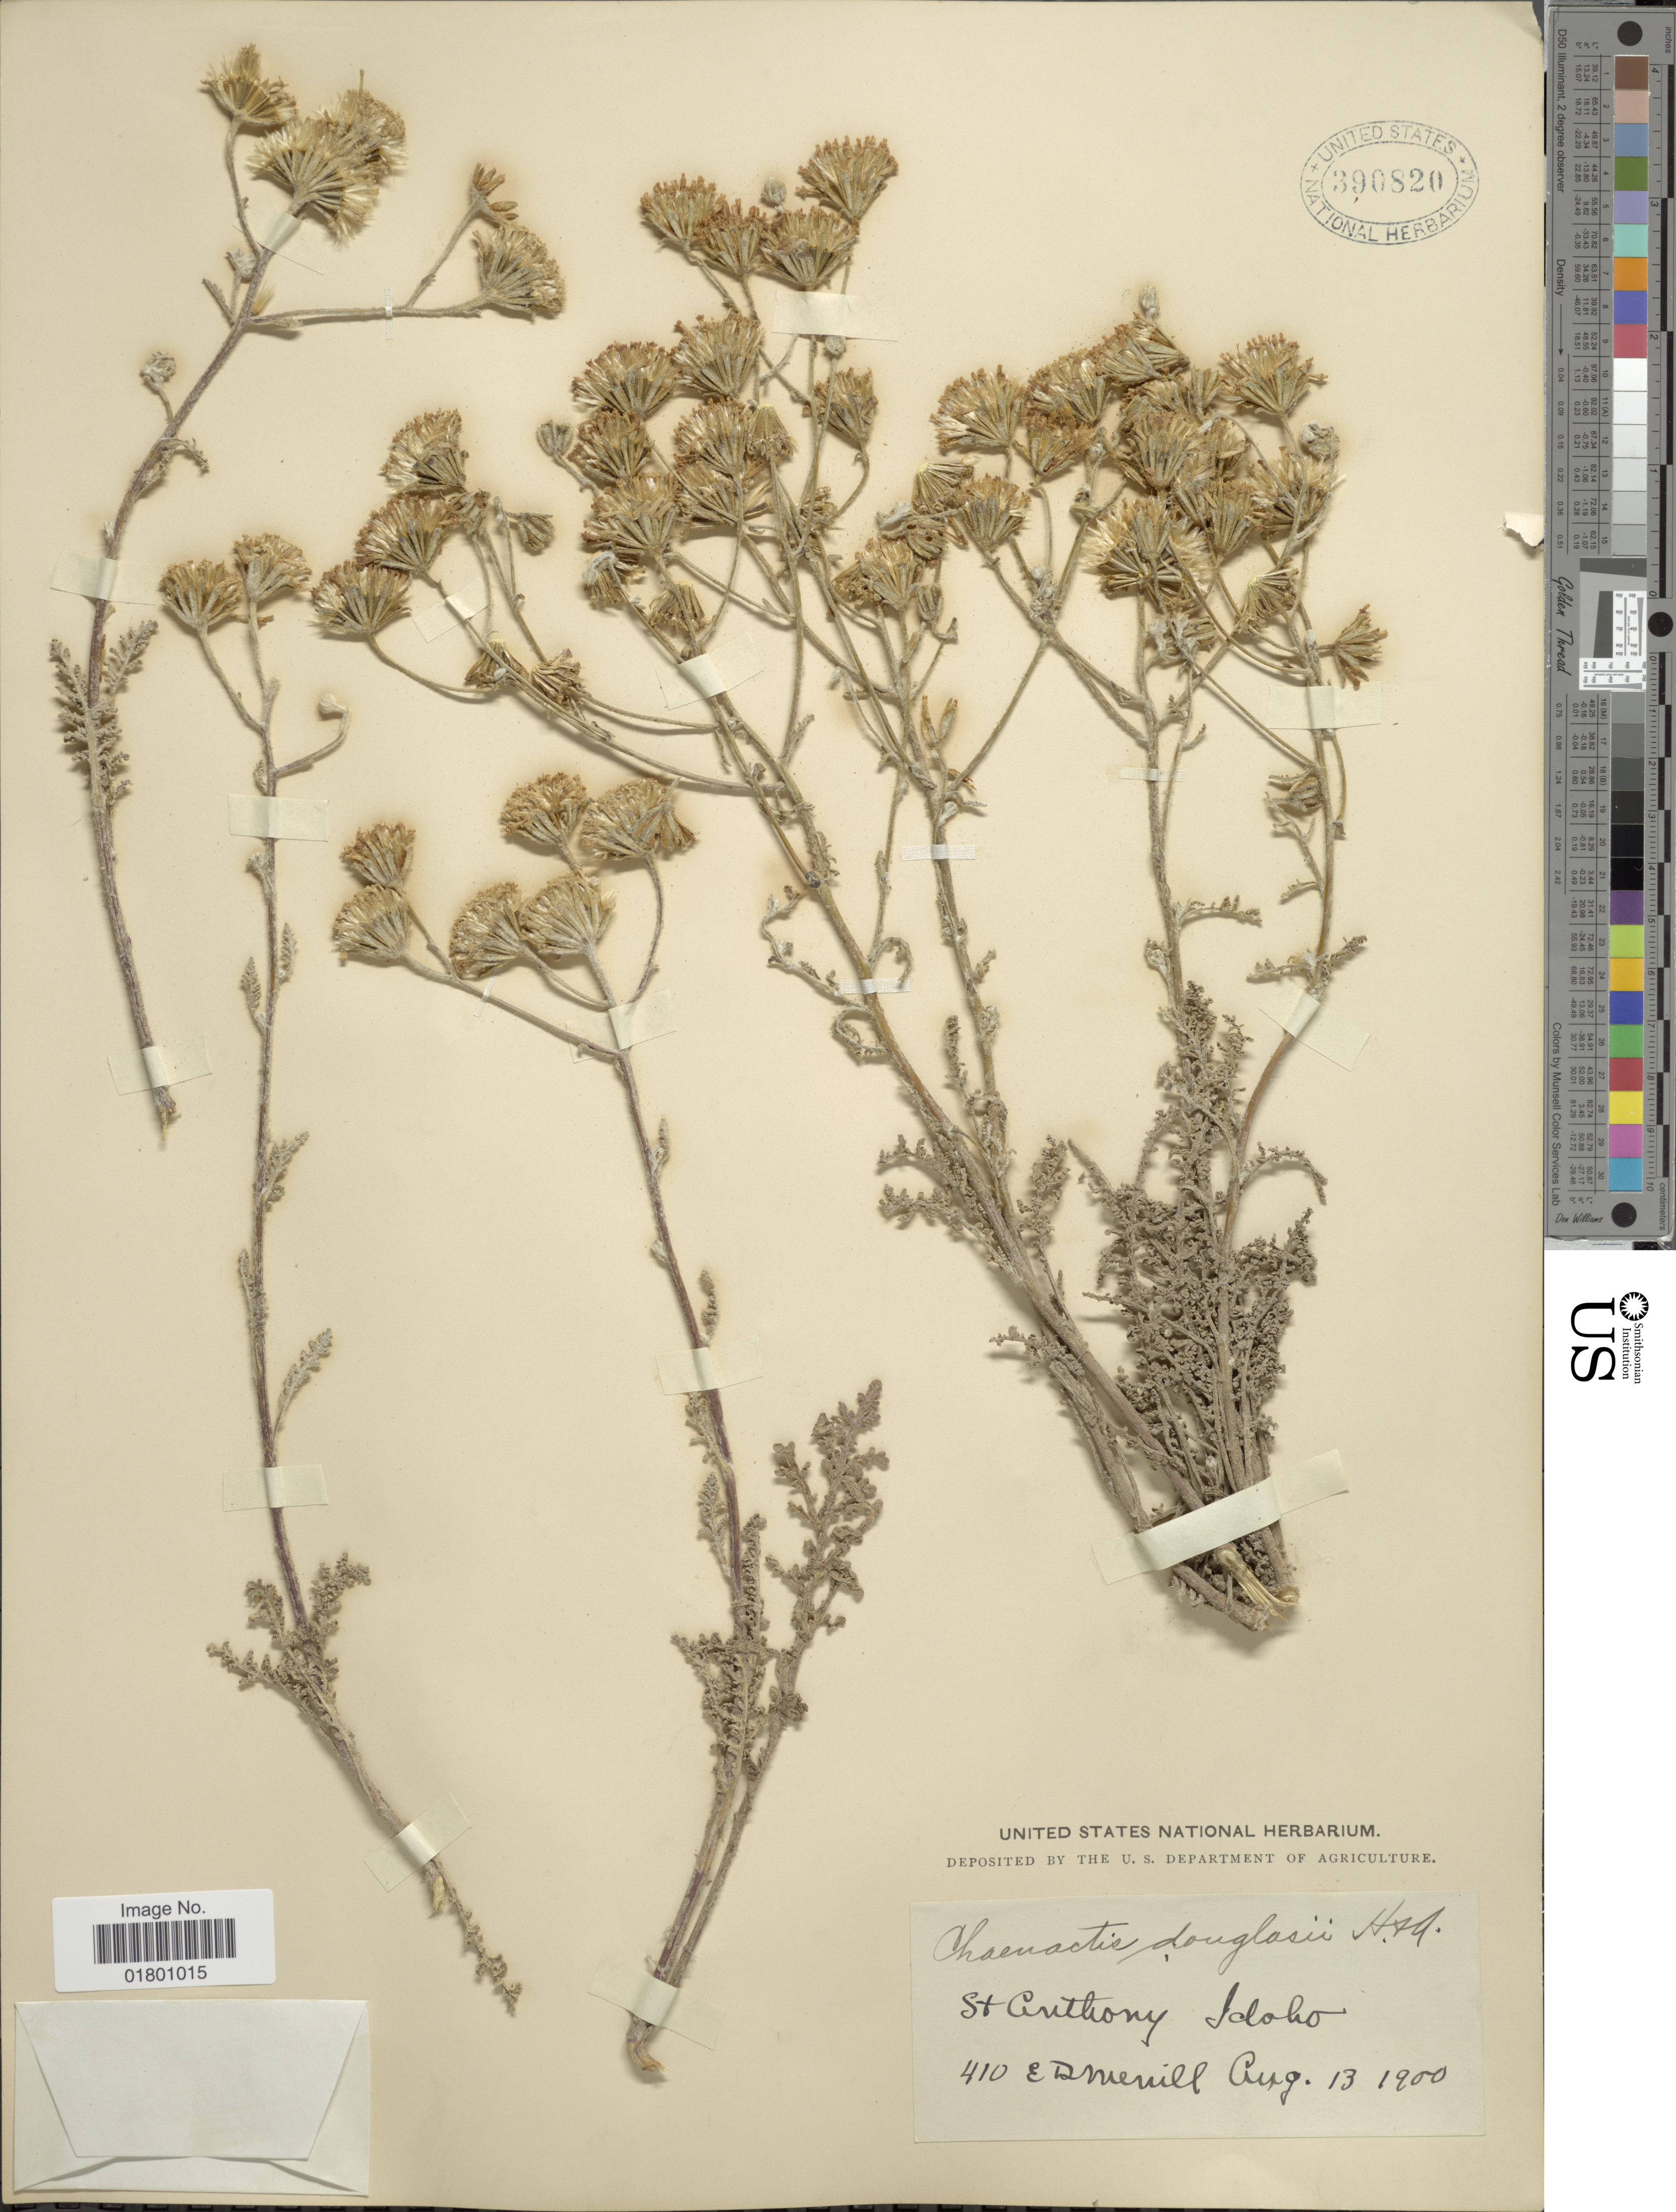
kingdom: Plantae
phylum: Tracheophyta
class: Magnoliopsida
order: Asterales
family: Asteraceae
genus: Chaenactis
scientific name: Chaenactis douglasii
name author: Hook. & Arn.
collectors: E. D. Merrill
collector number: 410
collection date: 1900-08-13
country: United States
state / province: Idaho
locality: St Anthony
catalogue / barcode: US 390820